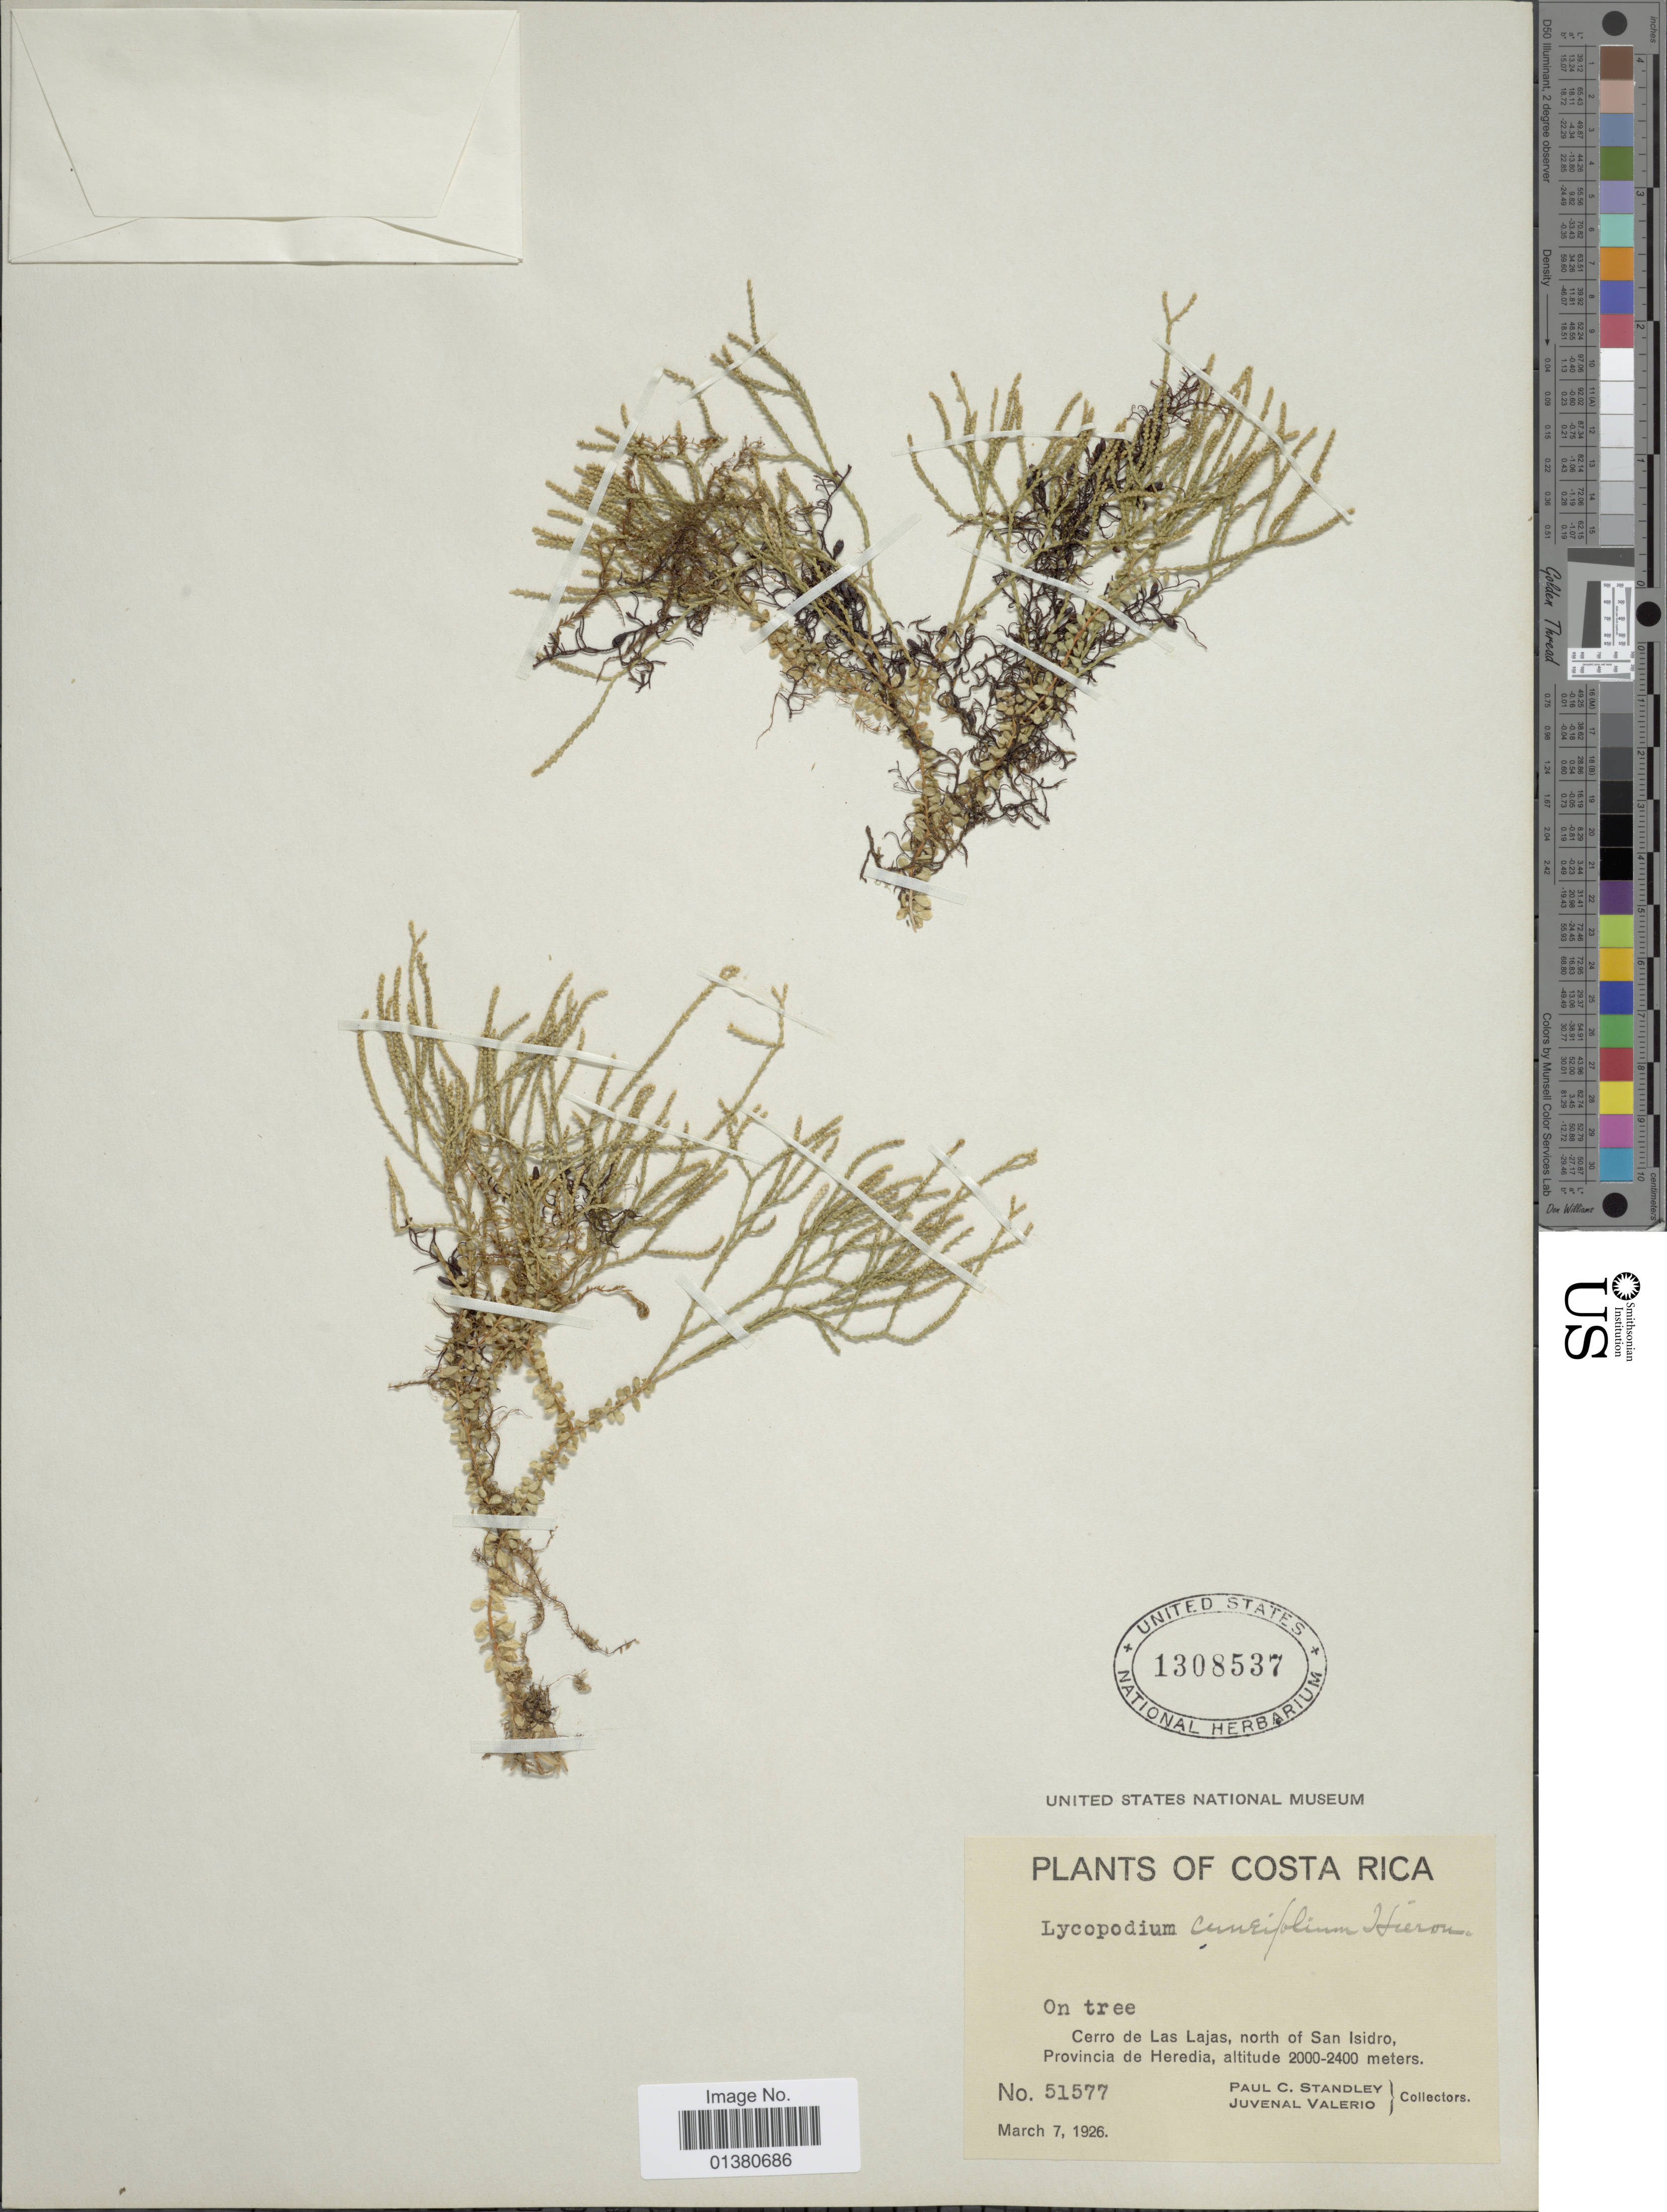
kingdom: Plantae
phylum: Tracheophyta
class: Lycopodiopsida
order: Lycopodiales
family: Lycopodiaceae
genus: Phlegmariurus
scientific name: Phlegmariurus cuneifolius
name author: (Hieron.) B. Øllg.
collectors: P. C. Standley & J. Valerio R.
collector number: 51577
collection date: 1926-03-07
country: Costa Rica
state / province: Heredia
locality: Cerro de La Lajas, north of San Isidro, Provincia de Heredia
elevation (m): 2000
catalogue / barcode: US 1308537